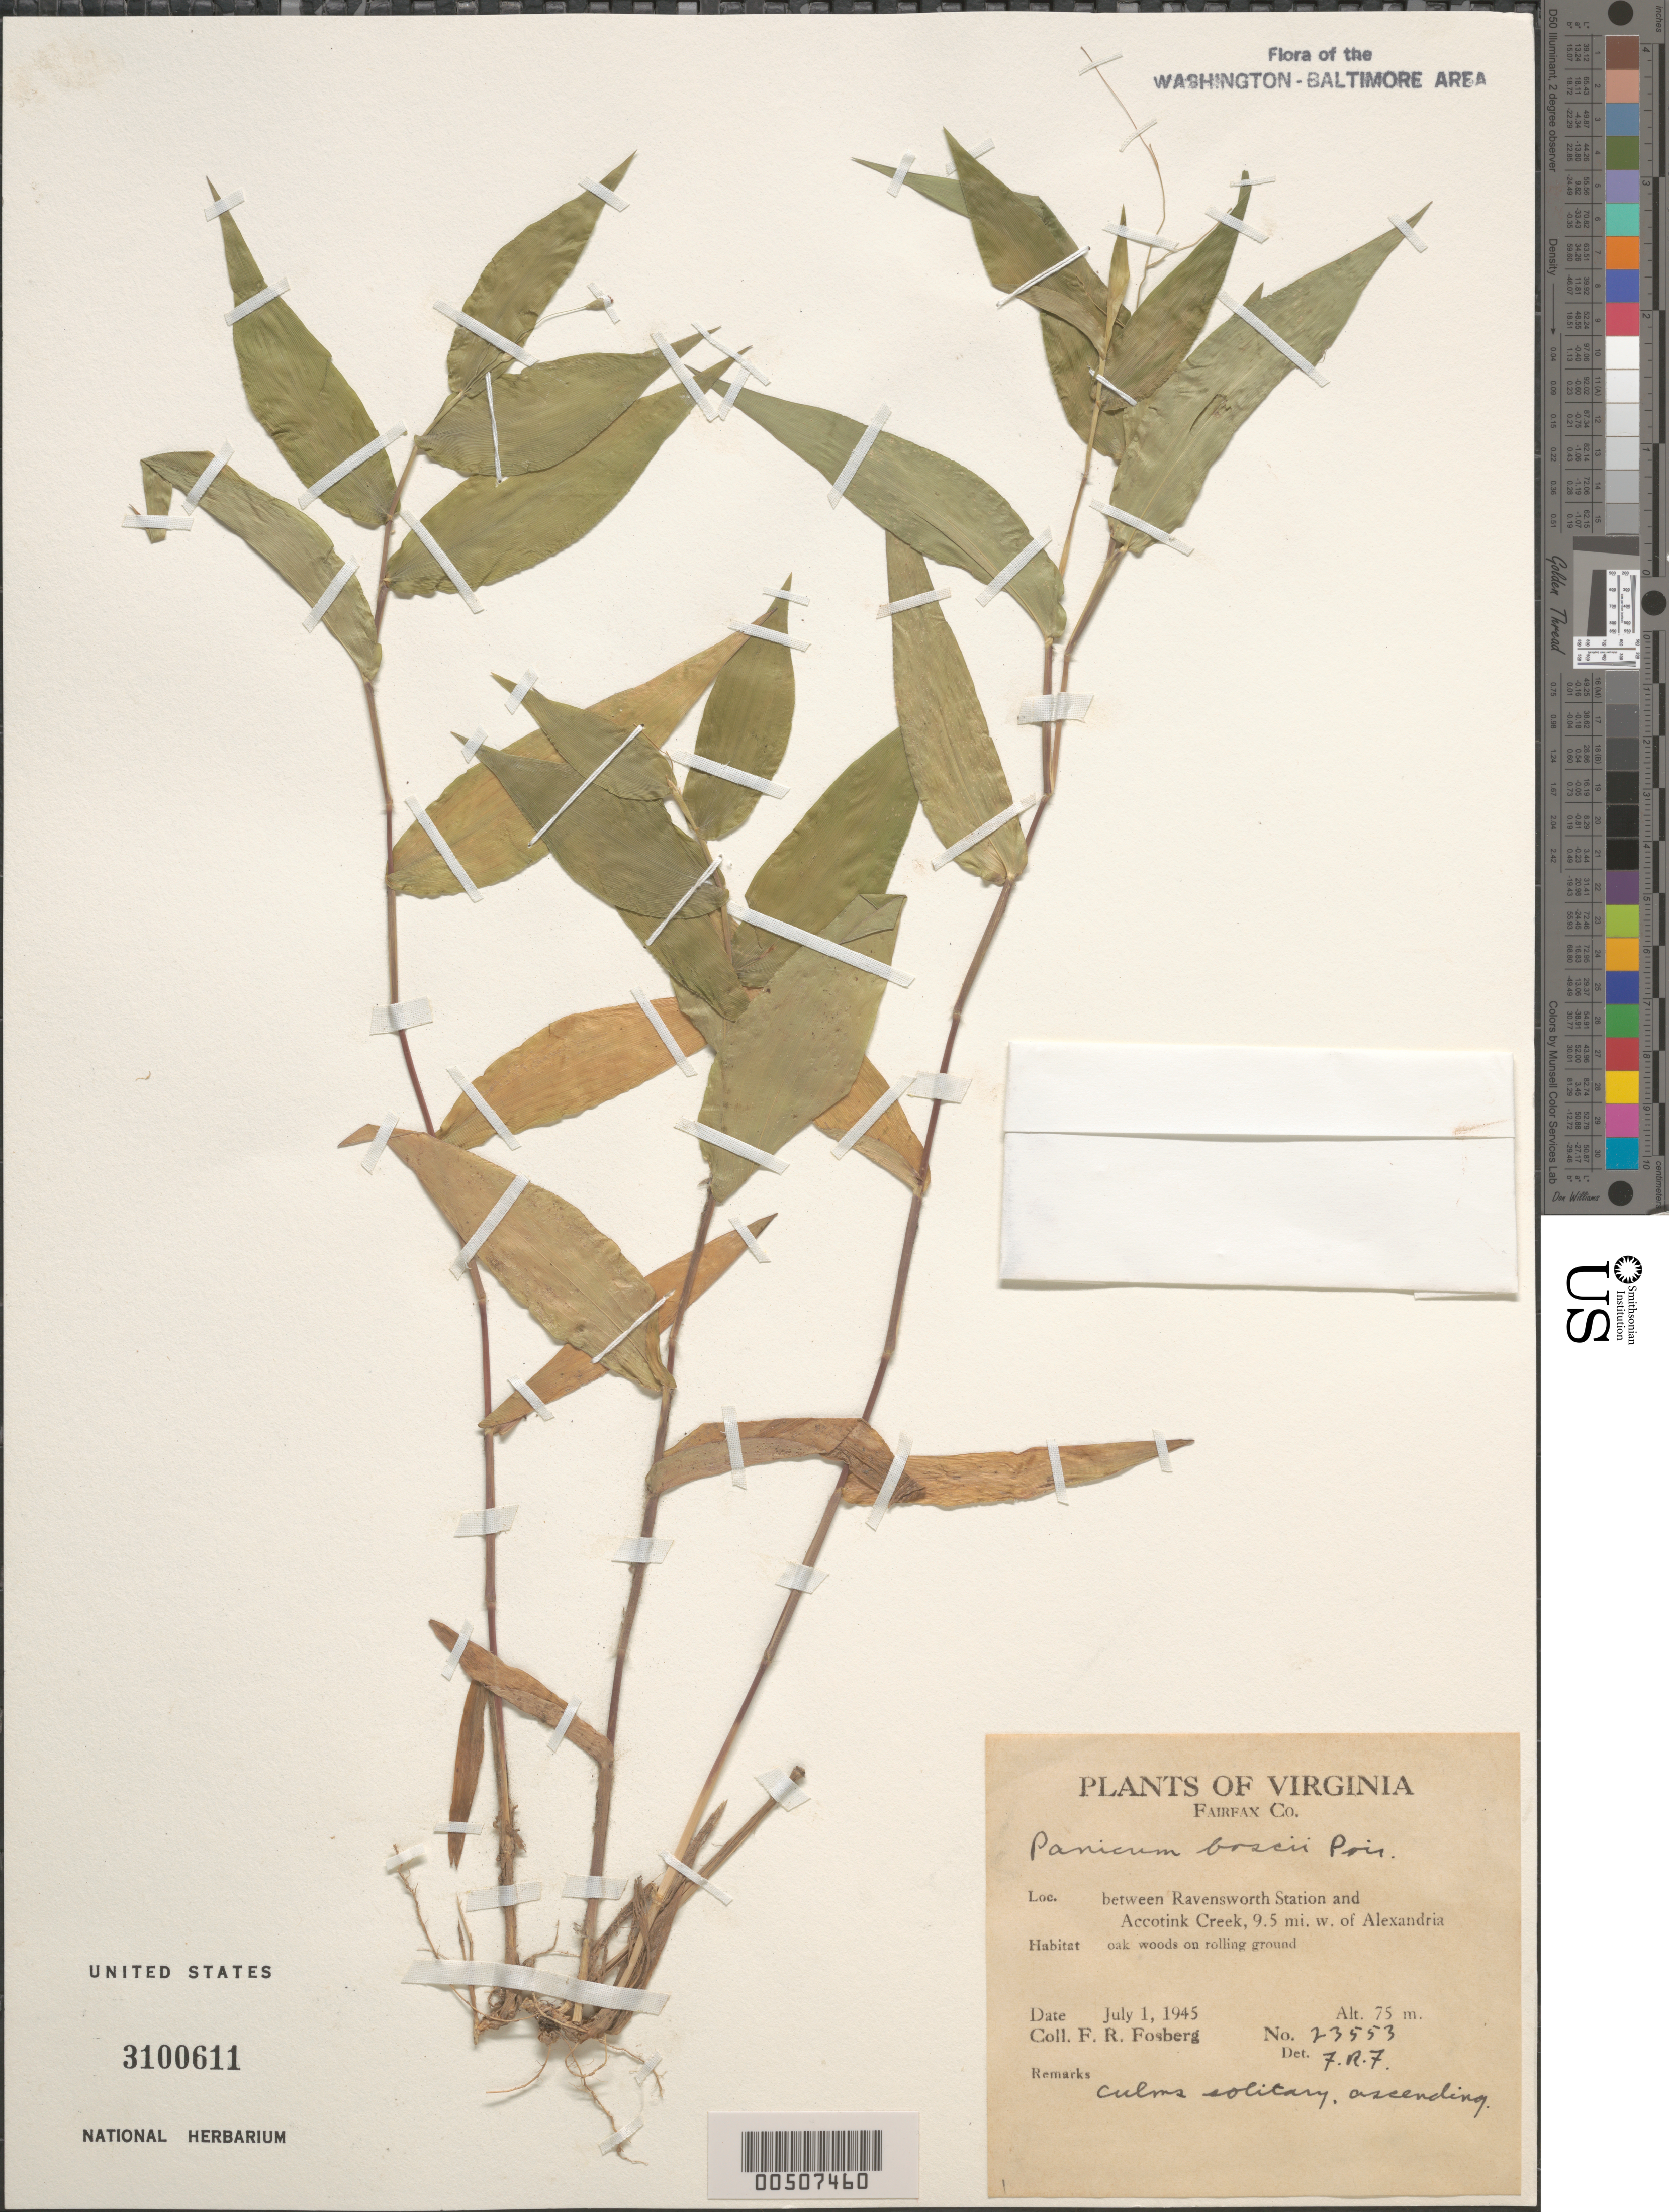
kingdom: Plantae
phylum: Tracheophyta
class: Liliopsida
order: Poales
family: Poaceae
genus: Dichanthelium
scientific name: Dichanthelium boscii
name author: (Poir.) Gould & C.A. Clark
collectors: F. R. Fosberg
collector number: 23553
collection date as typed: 01 Jul 1945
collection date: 1945-07-01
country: United States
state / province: Virginia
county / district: Fairfax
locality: Between Ravensworth Station and Accotink Creek, W of Alexandria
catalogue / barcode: US 3100611